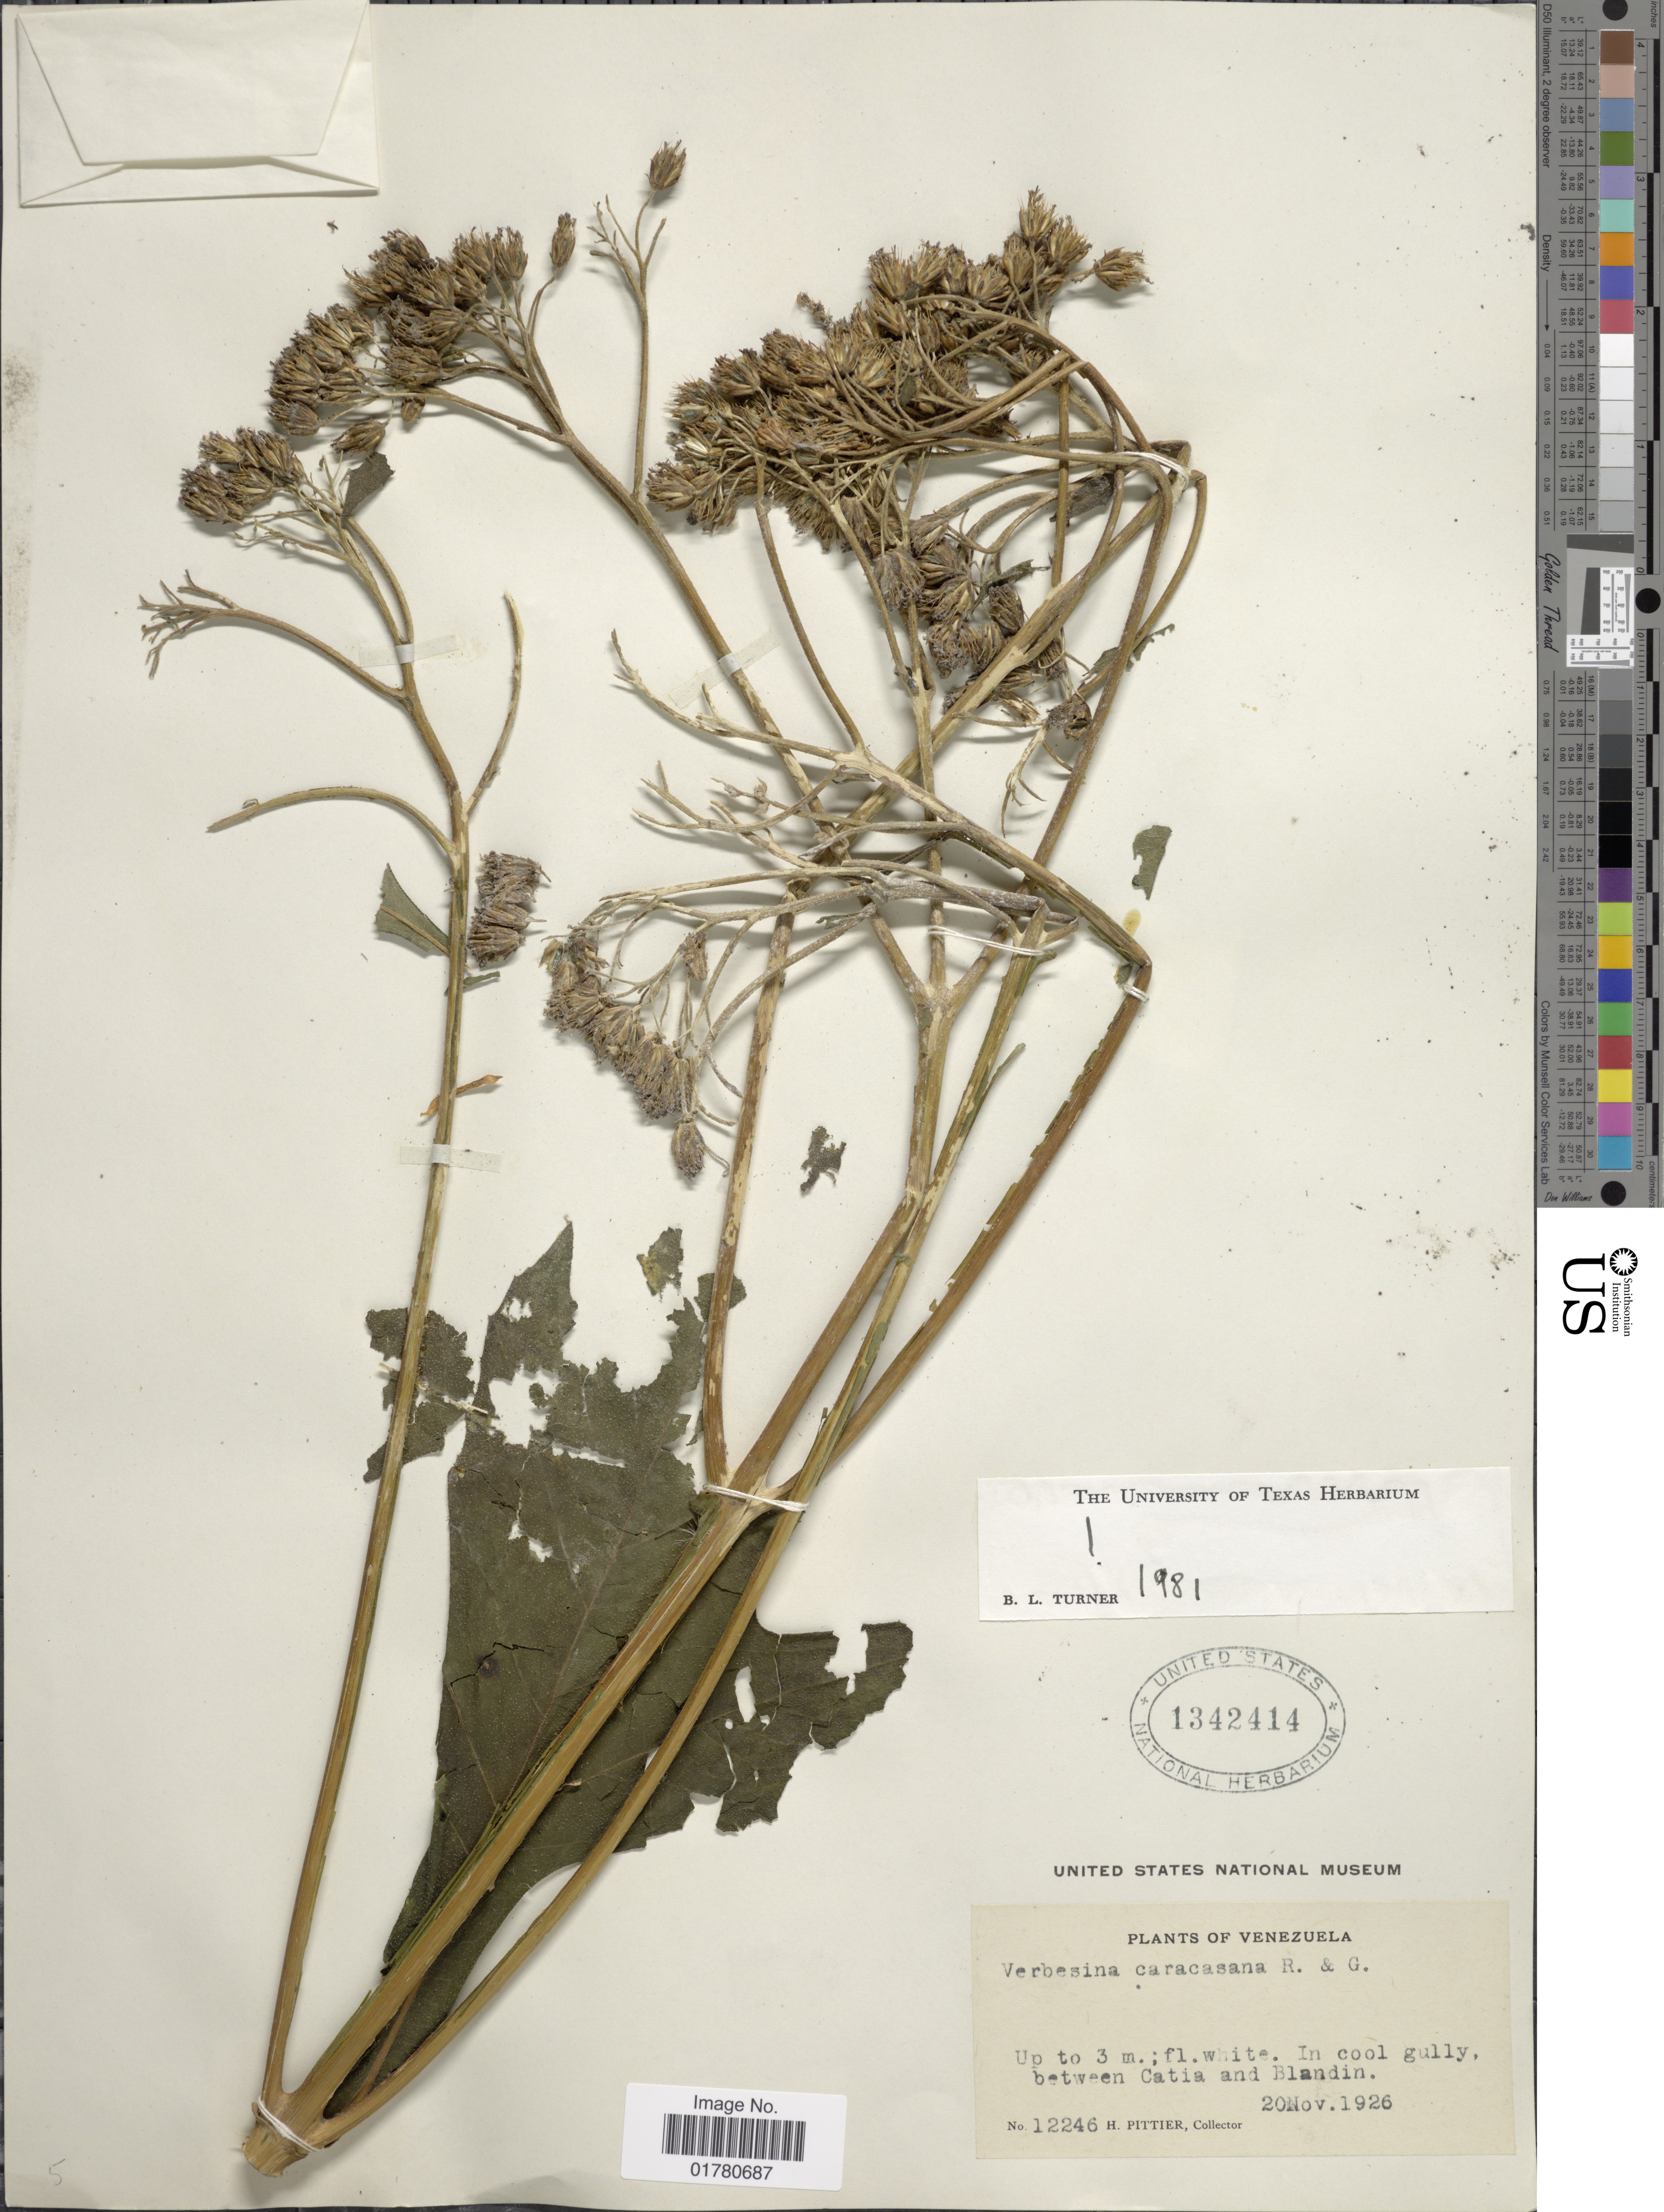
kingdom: Plantae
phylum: Tracheophyta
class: Magnoliopsida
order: Asterales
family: Asteraceae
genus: Verbesina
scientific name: Verbesina caracasana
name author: B.L. Rob. & Greenm.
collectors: H. F. Pittier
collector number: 12246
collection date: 1926-11-20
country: Venezuela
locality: In cool gully, between Catia and Blandin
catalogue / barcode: US 1342414